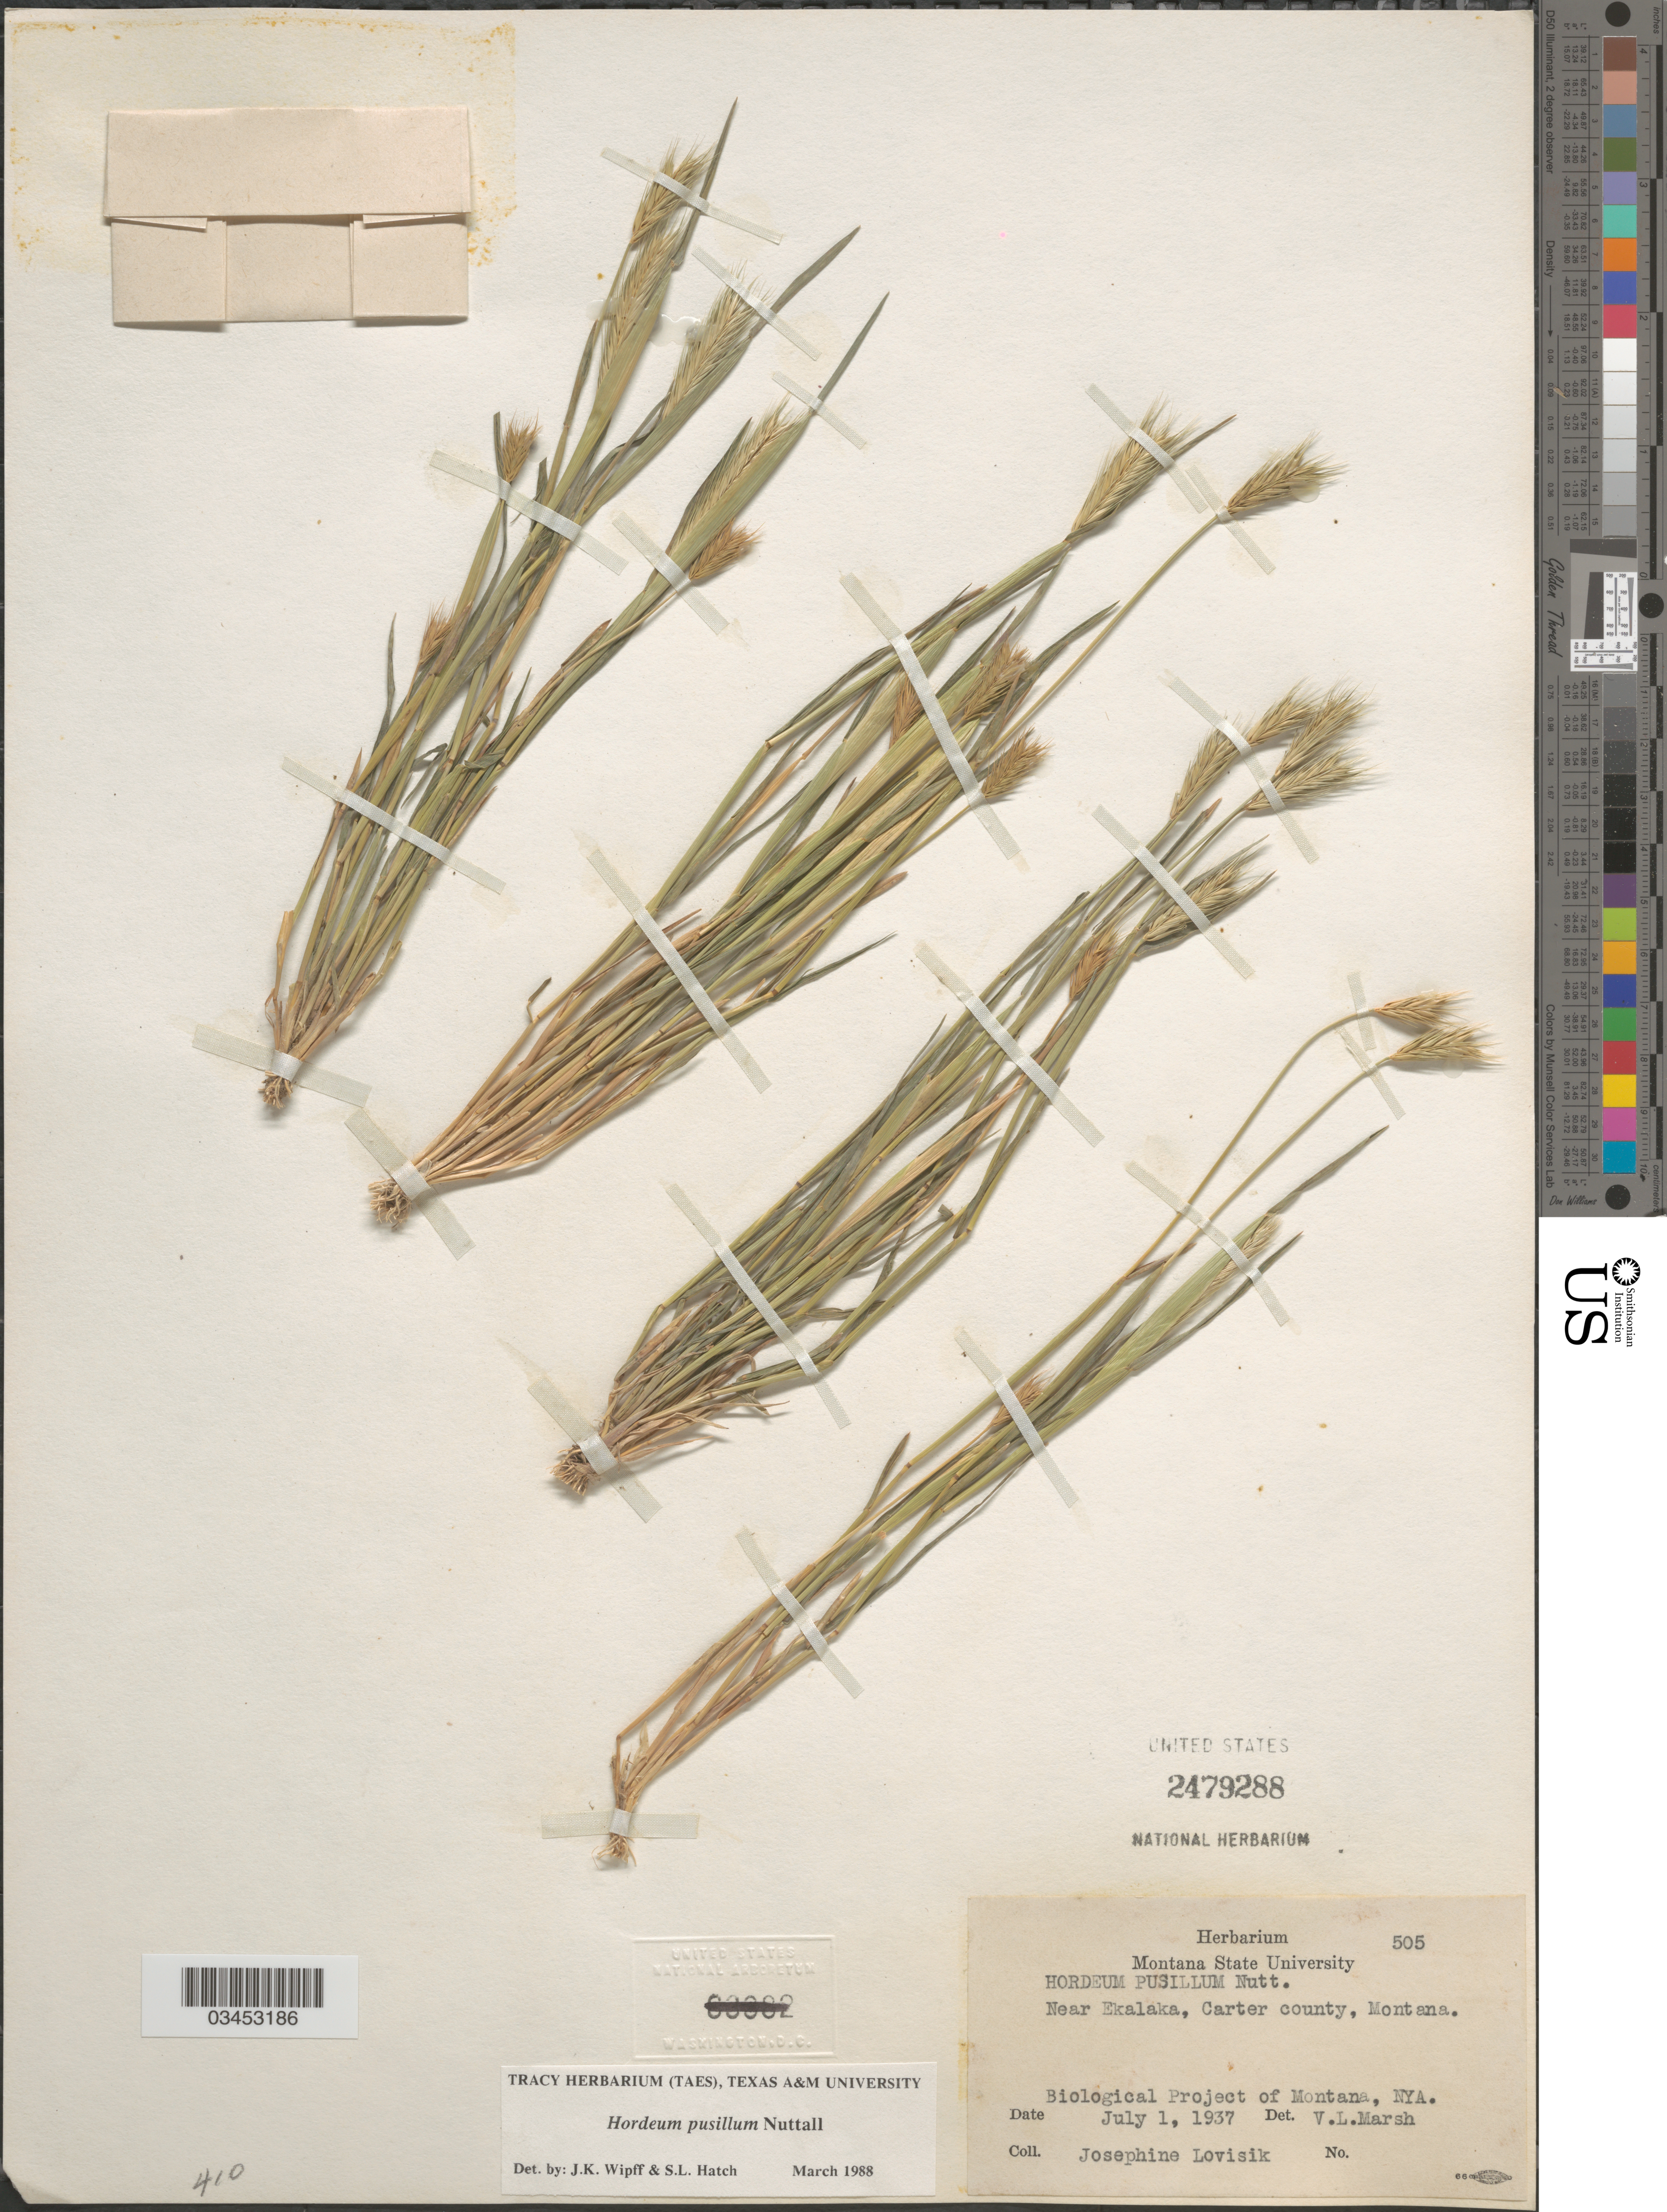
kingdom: Plantae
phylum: Tracheophyta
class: Liliopsida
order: Poales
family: Poaceae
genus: Hordeum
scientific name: Hordeum pusillum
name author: Nutt.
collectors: J. Lovisik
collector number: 505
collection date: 1937-07-01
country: United States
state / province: Montana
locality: Near Ekalaka, Carter county. Biological Project of Montana, NYA.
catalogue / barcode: US 2479288